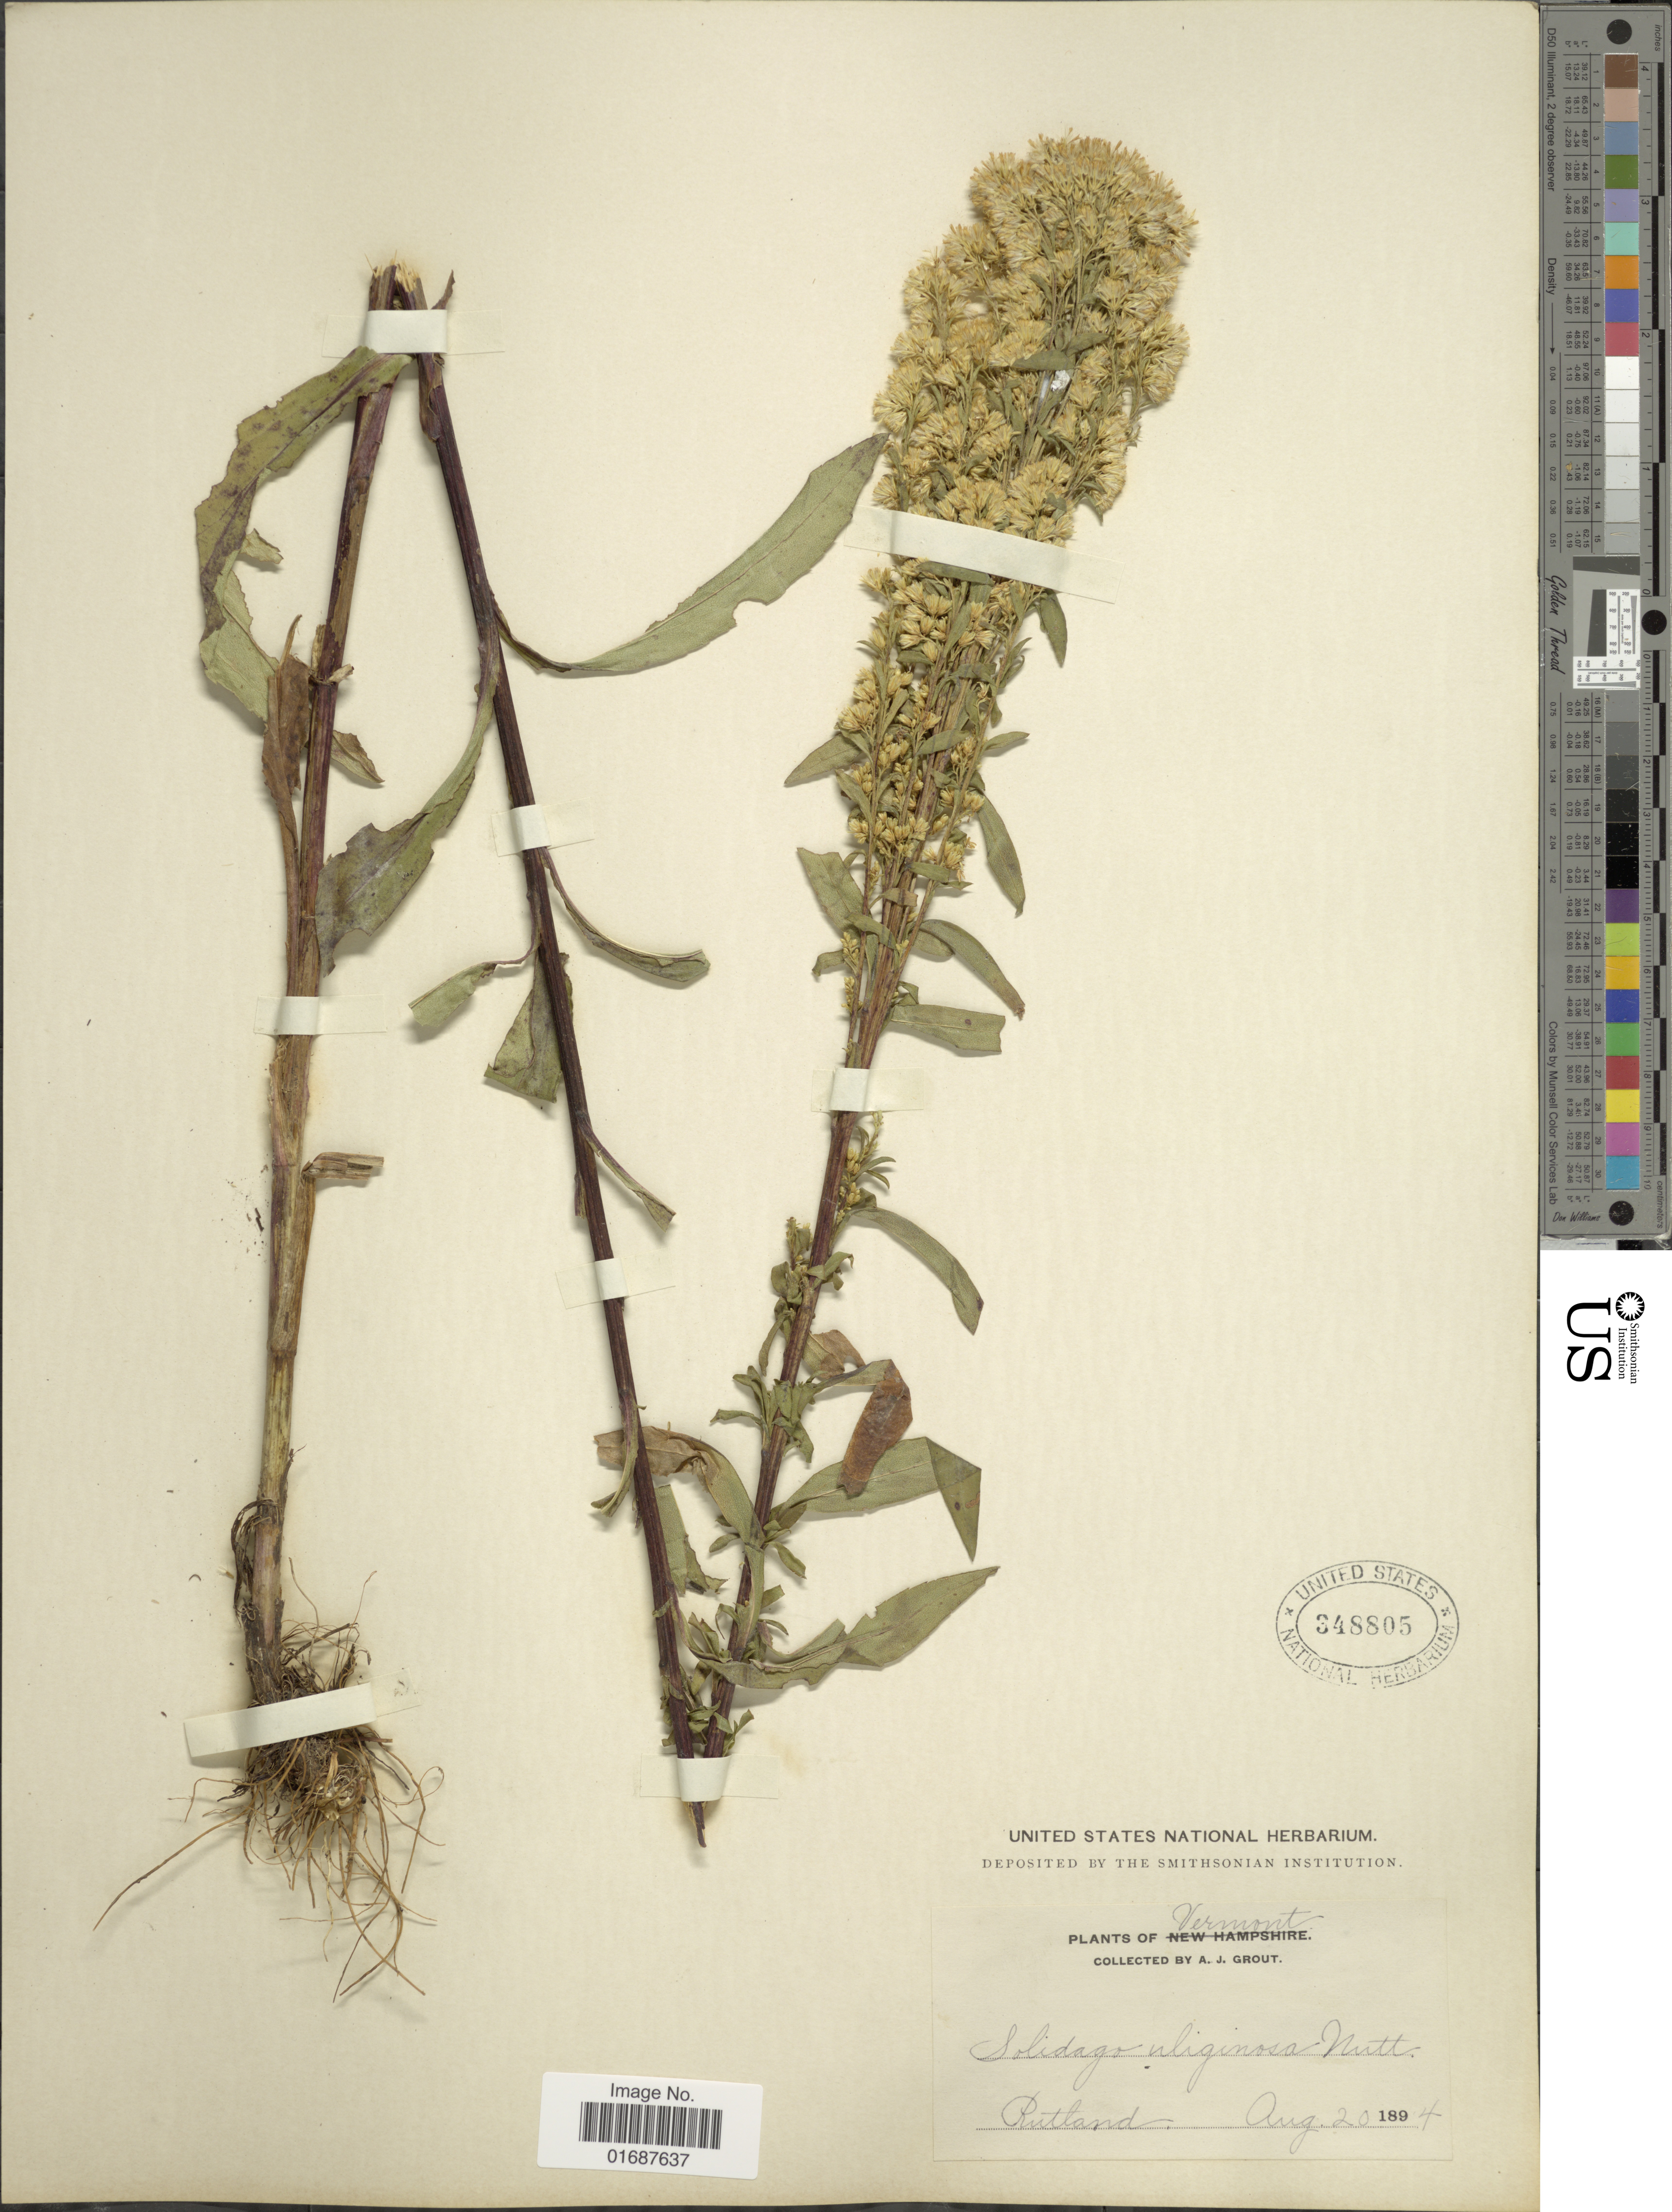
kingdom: Plantae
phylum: Tracheophyta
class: Magnoliopsida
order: Asterales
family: Asteraceae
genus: Solidago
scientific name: Solidago uliginosa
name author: Nutt.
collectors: A. J. Grout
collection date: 1894-08-20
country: United States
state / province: Vermont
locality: Rutland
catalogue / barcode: US 348805